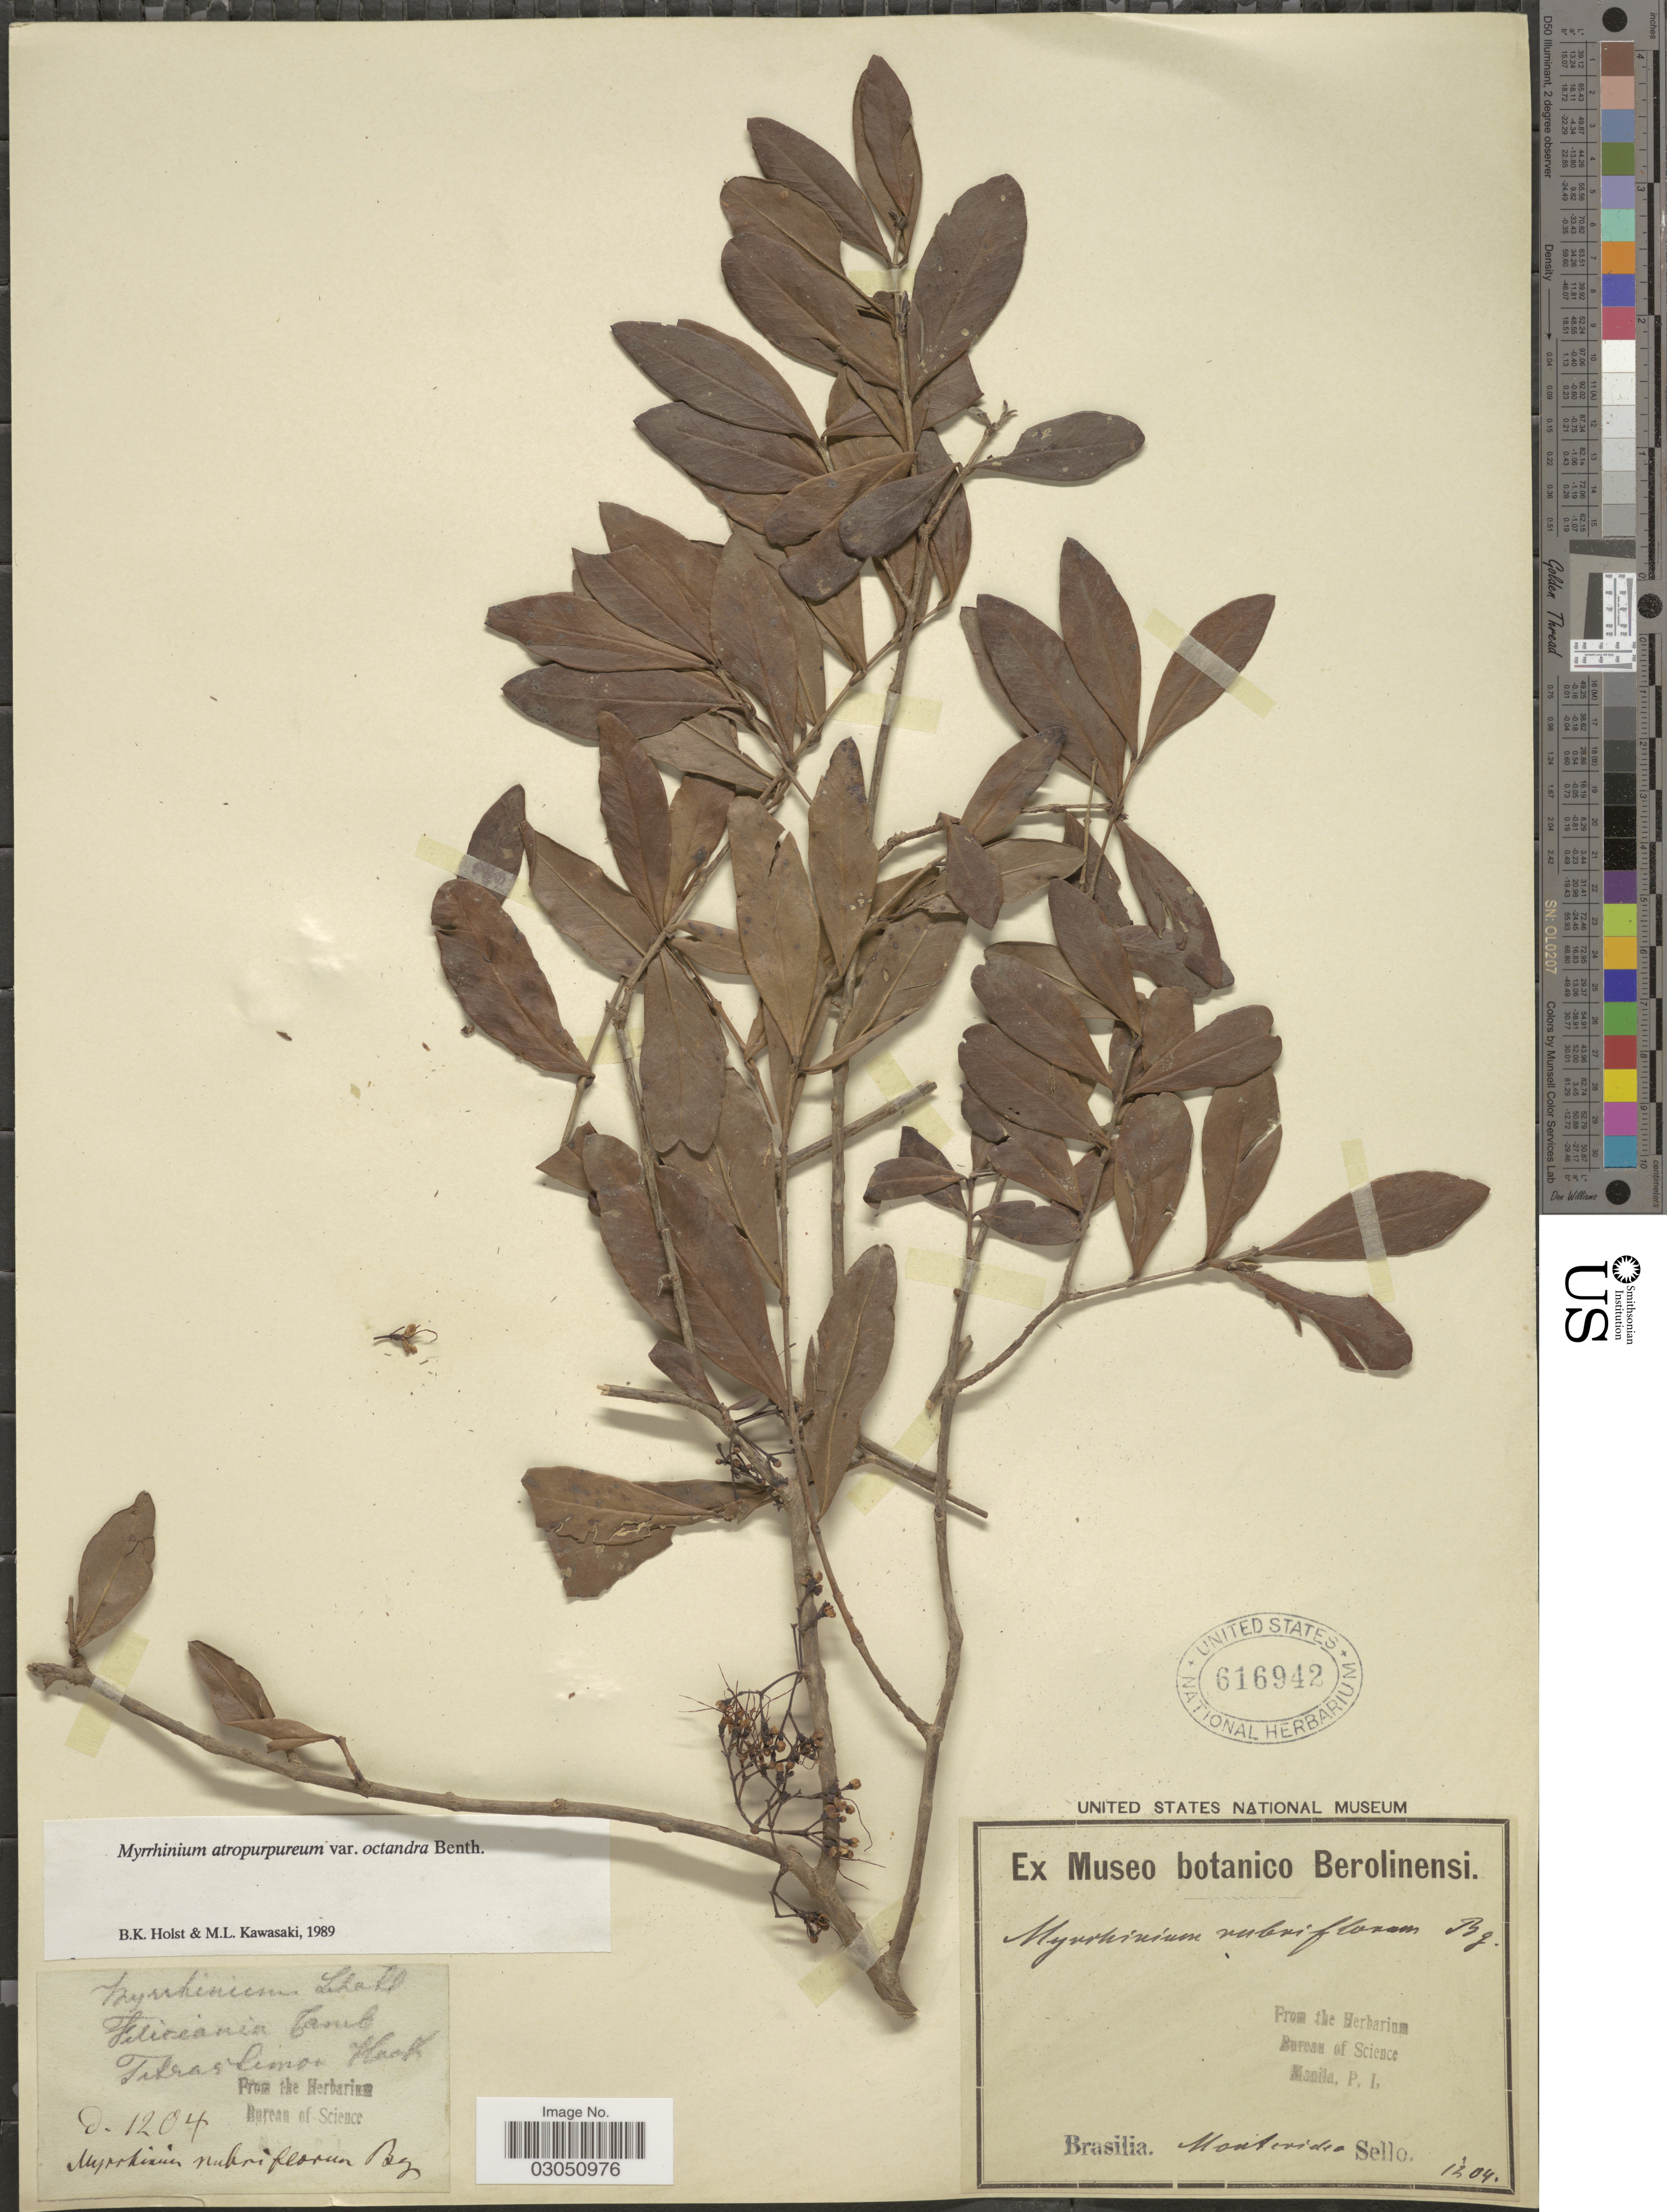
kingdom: Plantae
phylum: Tracheophyta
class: Magnoliopsida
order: Myrtales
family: Myrtaceae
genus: Myrrhinium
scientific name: Myrrhinium atropurpureum var. octandrum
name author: Benth.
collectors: Sello, --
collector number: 1204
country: Uruguay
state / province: Montevideo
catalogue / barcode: US 616942